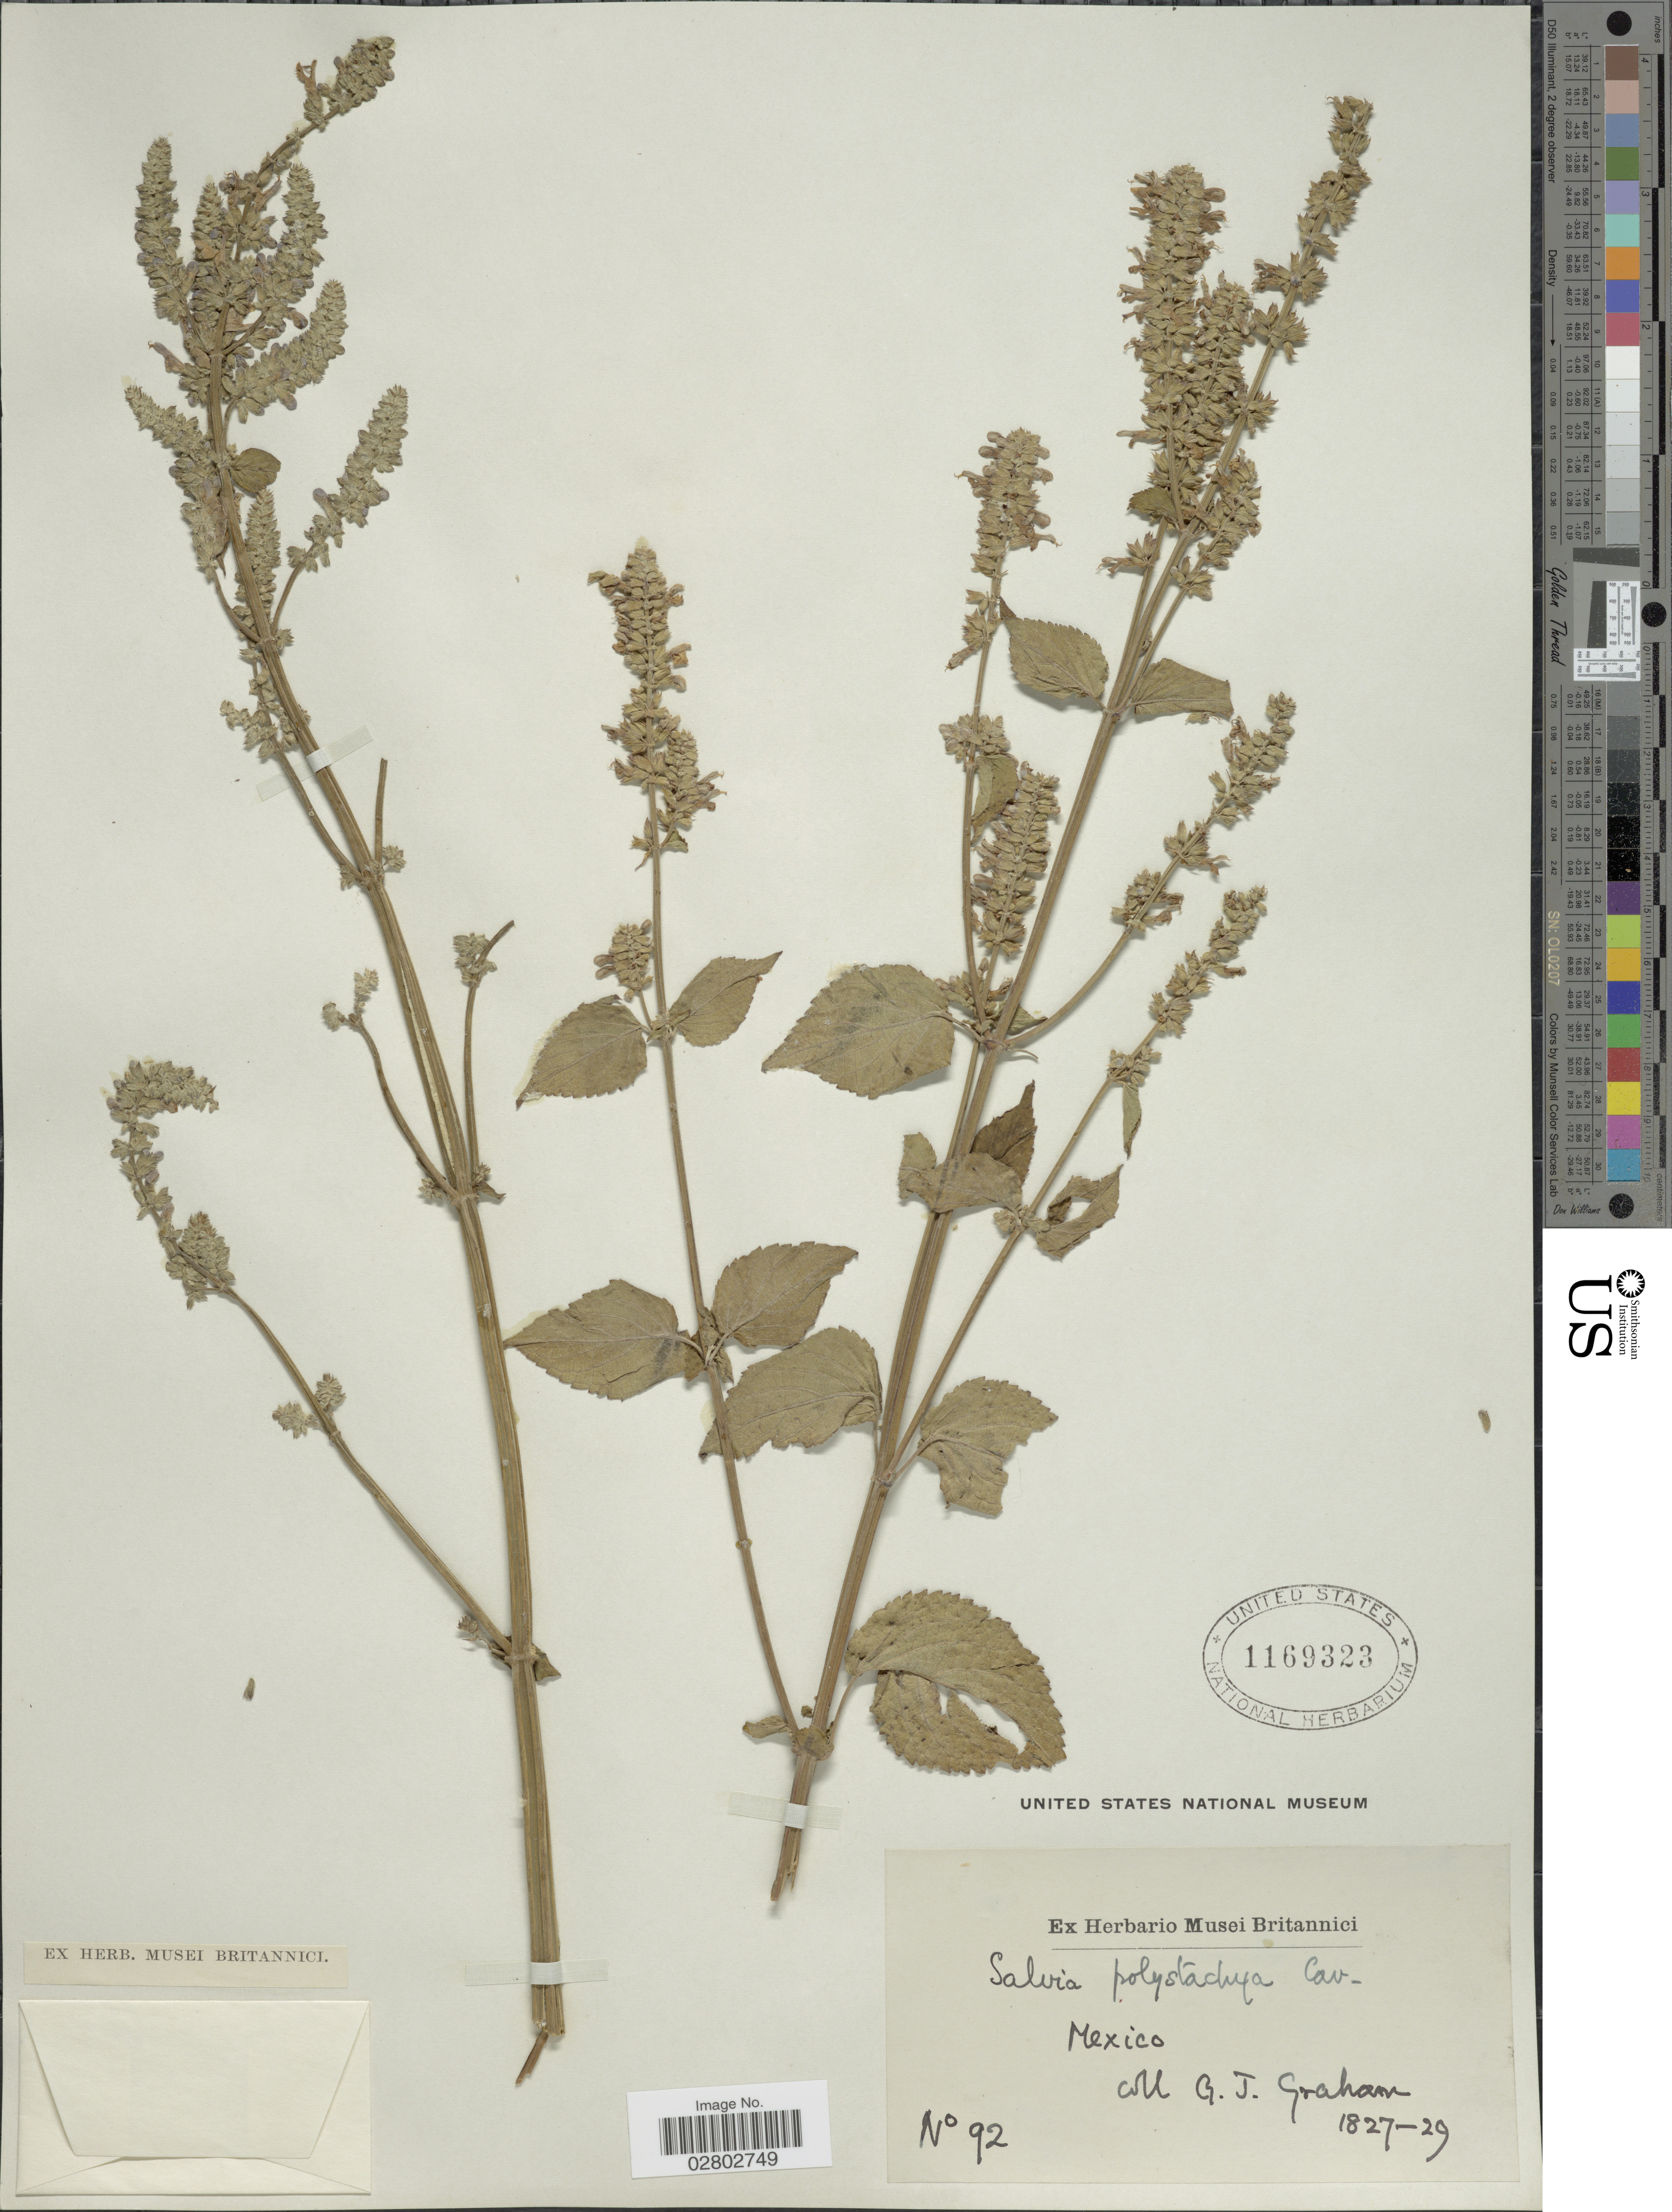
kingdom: Plantae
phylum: Tracheophyta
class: Magnoliopsida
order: Lamiales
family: Lamiaceae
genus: Salvia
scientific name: Salvia polystachya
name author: Cav.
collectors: G. Graham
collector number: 92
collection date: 1827/1829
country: Mexico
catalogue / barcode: US 1169323